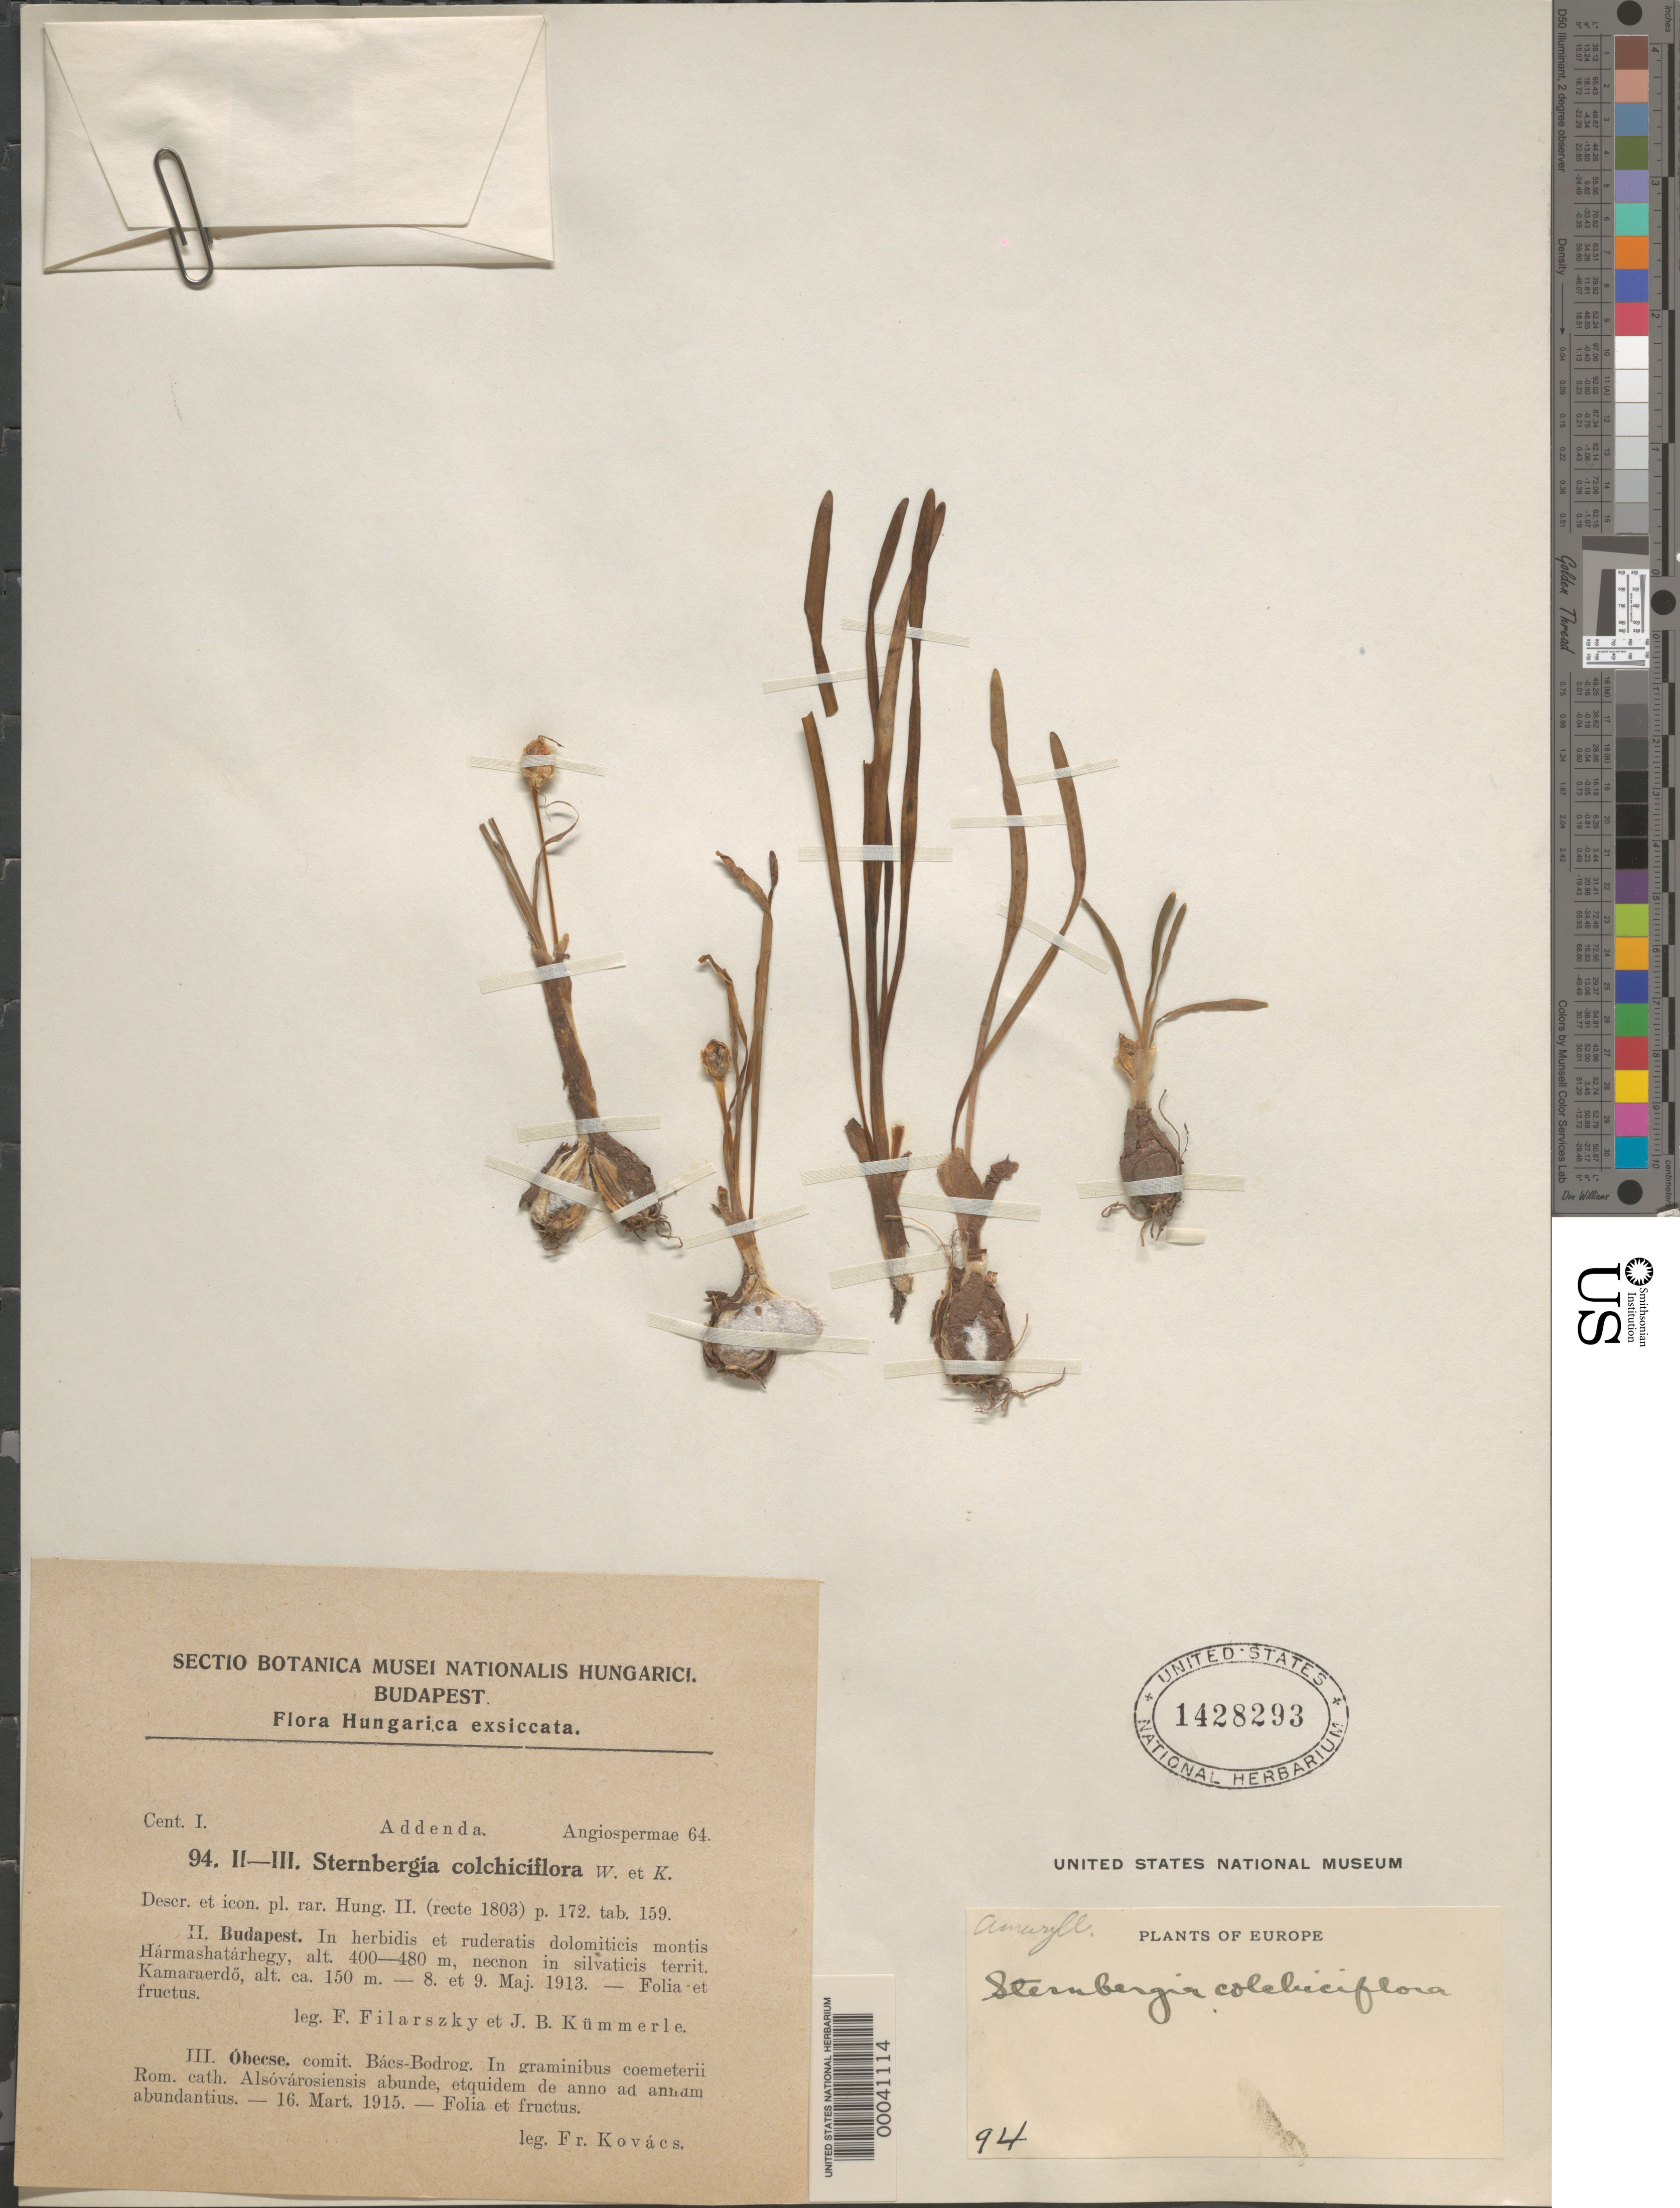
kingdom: Plantae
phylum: Tracheophyta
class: Liliopsida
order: Asparagales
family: Amaryllidaceae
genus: Sternbergia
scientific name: Sternbergia colchiciflora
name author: Waldst. & Kit.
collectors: F. Filarszky & J. Kummerle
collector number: Fl. Hung. Exsicc. 94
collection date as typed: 08 May 1913 to 09 May 1913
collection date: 1913-05-08/1913-05-09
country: Hungary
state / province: Budapest, Capital District of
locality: Harmashatarhegy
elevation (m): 400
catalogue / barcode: US 1428293